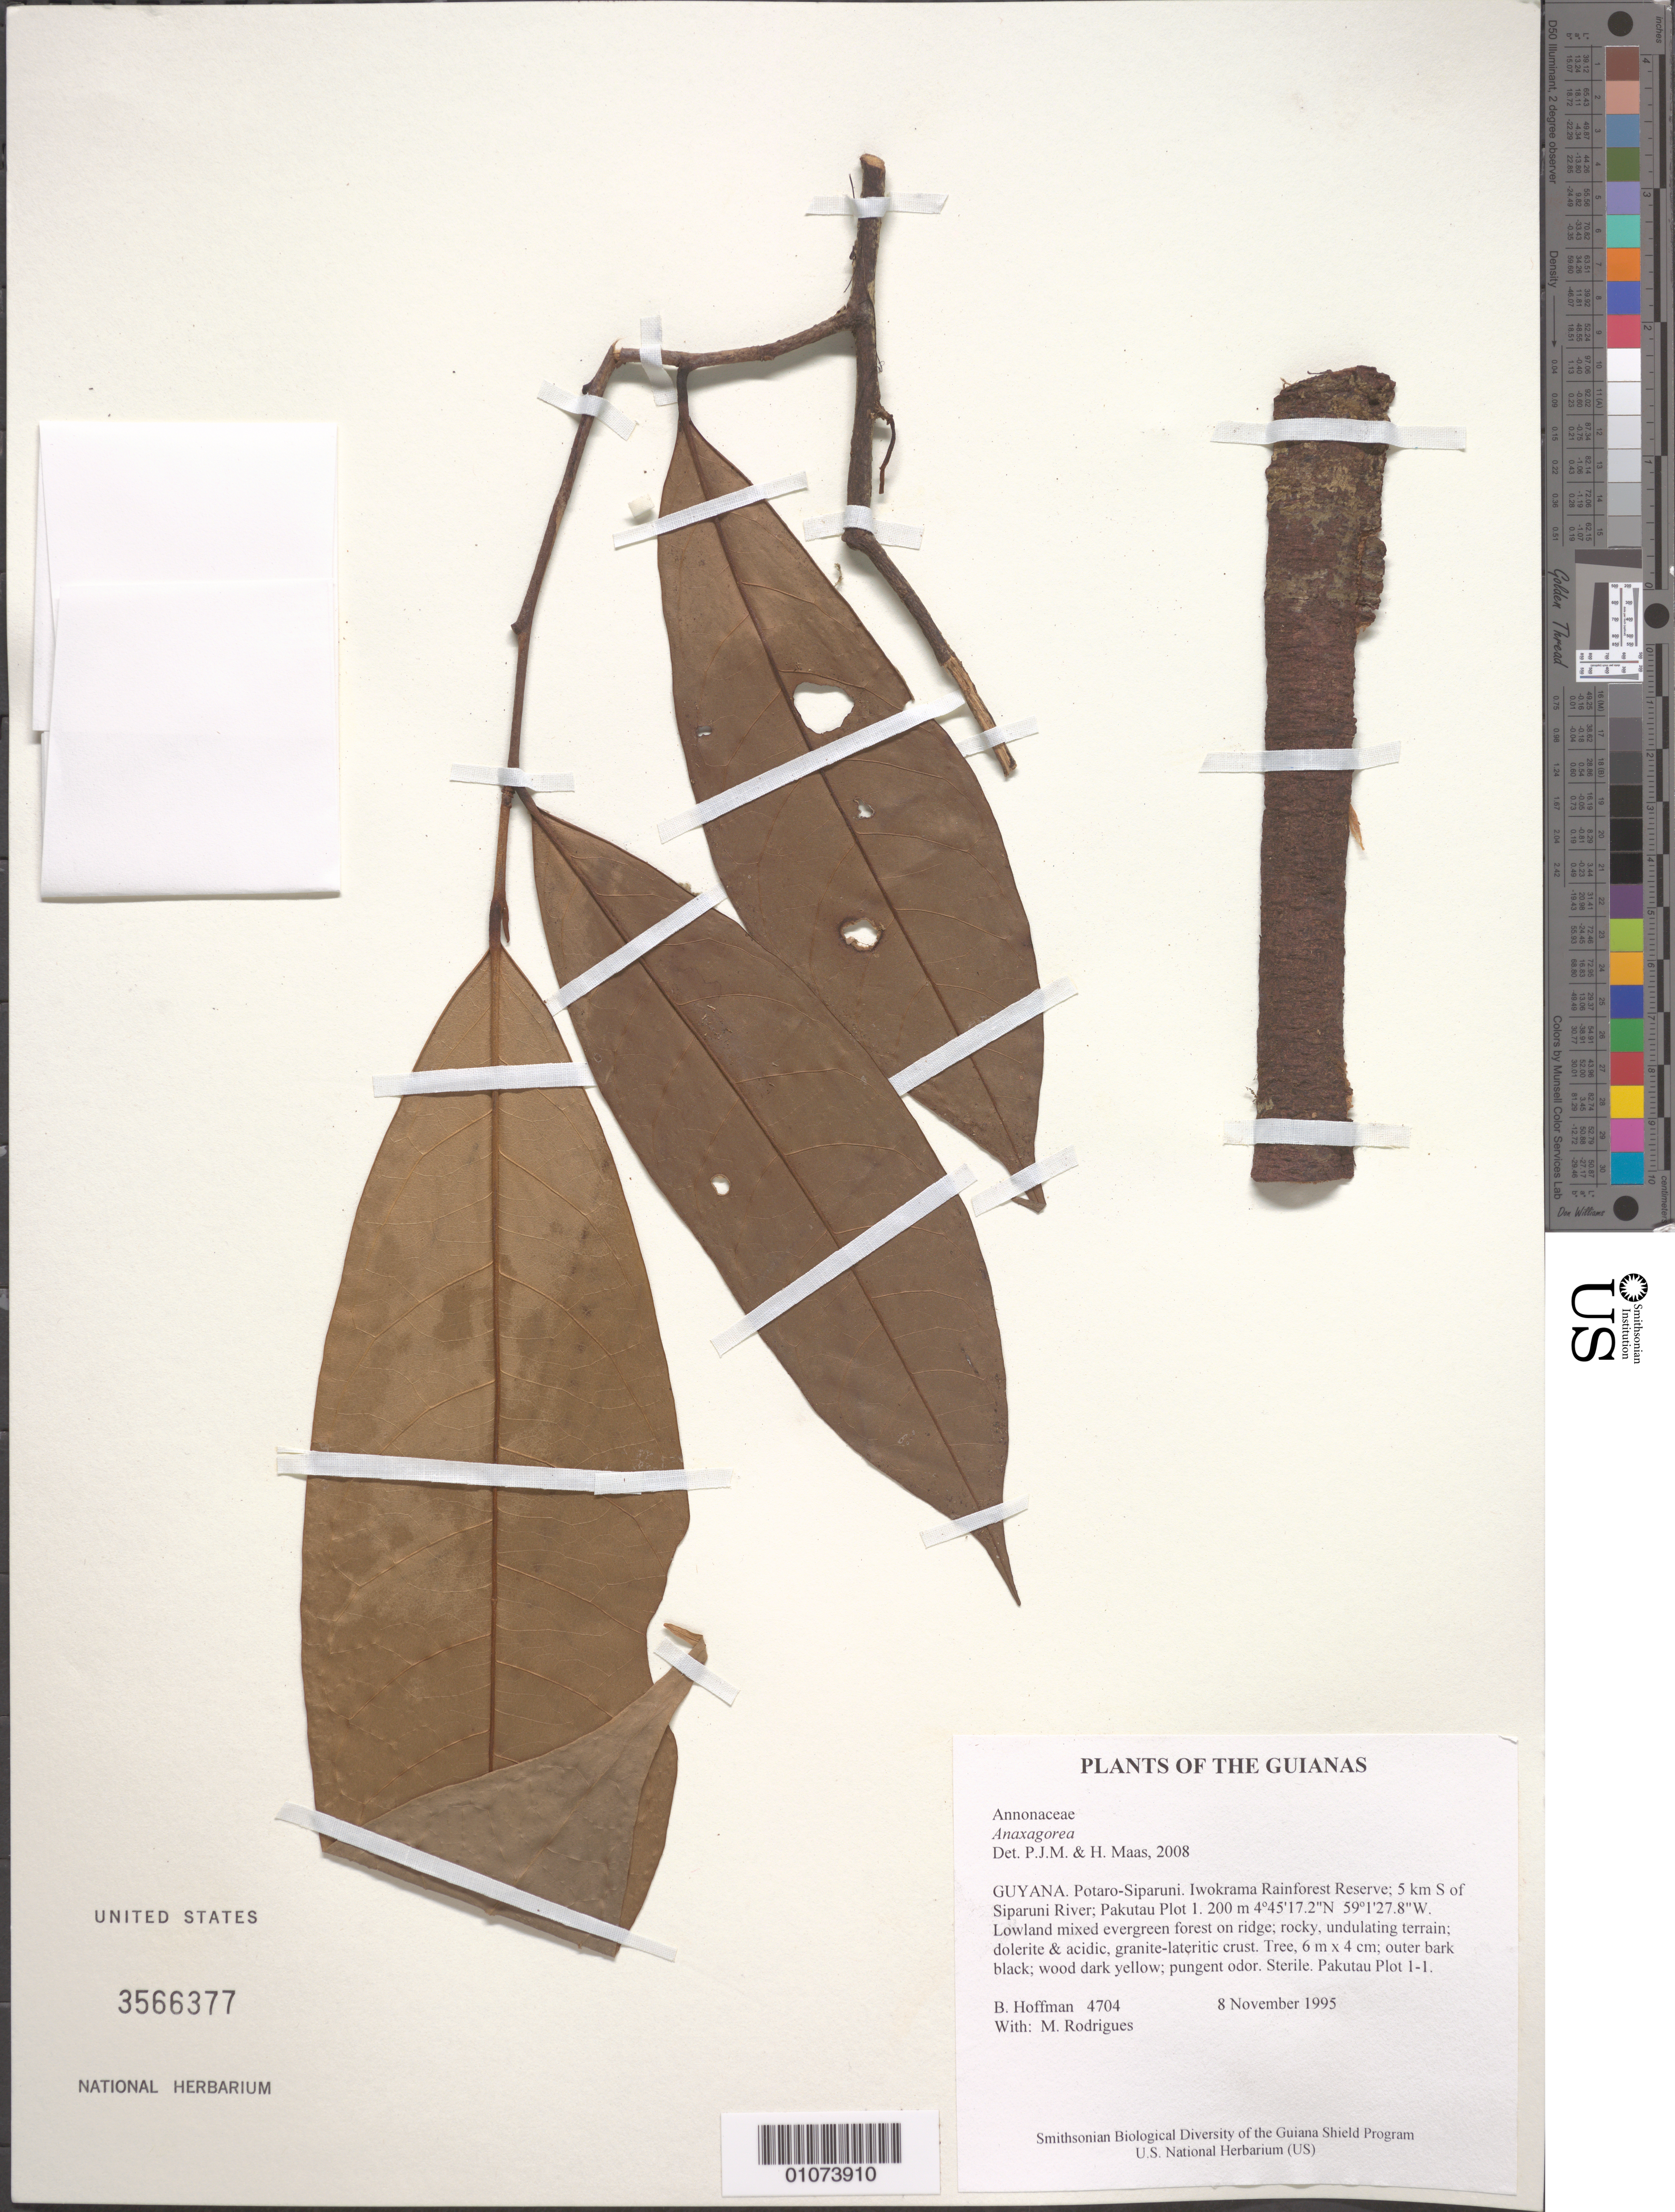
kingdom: Plantae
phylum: Tracheophyta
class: Magnoliopsida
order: Magnoliales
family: Annonaceae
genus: Anaxagorea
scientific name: Anaxagorea sp.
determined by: Maas, Paul J.; Maas, H.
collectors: B. Hoffman & M. T. Rodrigues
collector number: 4704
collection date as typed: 8 November 1995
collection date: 1995-11-08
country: Guyana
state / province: Potaro-Siparuni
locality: Iwokrama Rainforest Reserve; 5 km S of Siparuni River; Pakutau Plot 1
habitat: Lowland mixed evergreen forest on ridge; rocky, undulating terrain; dolerite & acidic, granite-lateritic crust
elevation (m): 200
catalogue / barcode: US 3566377